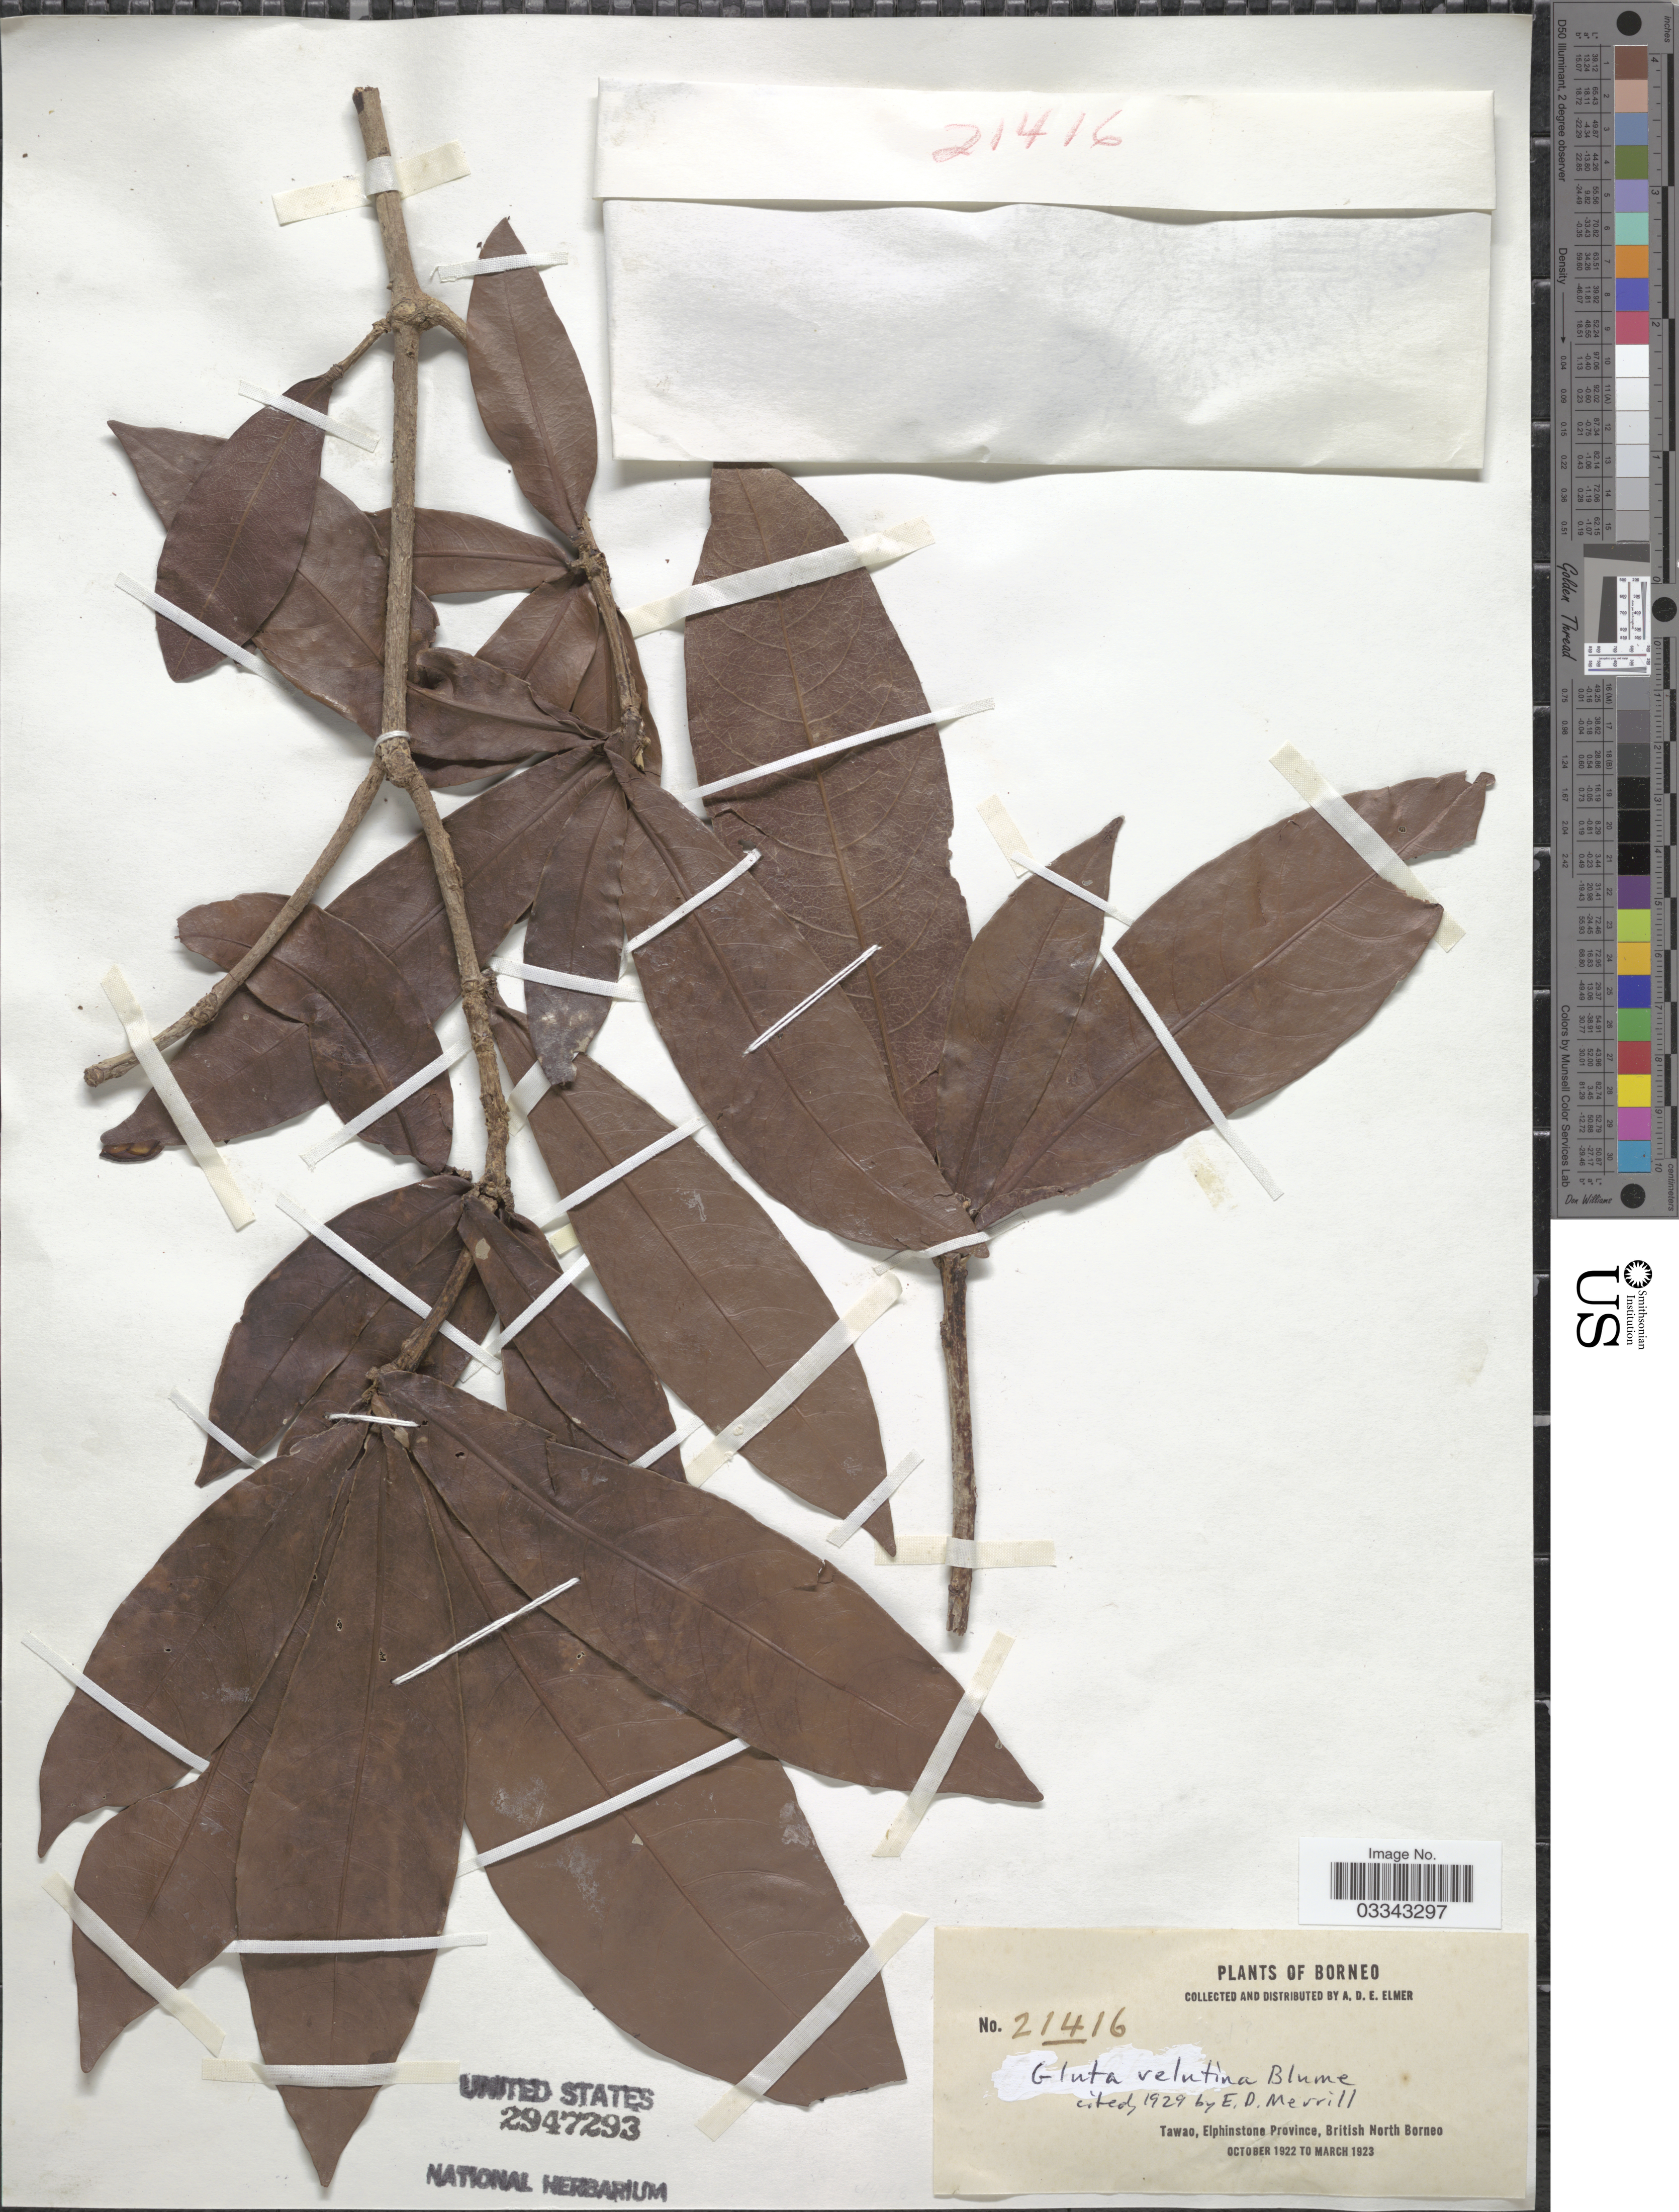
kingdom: Plantae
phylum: Tracheophyta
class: Magnoliopsida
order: Sapindales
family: Anacardiaceae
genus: Gluta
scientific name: Gluta velutina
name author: Blume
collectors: A. D. E. Elmer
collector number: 21416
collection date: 1922-10/1923-03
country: Malaysia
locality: Borneo. Tawao, Elphinstone Province, British North Borneo.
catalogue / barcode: US 2947293